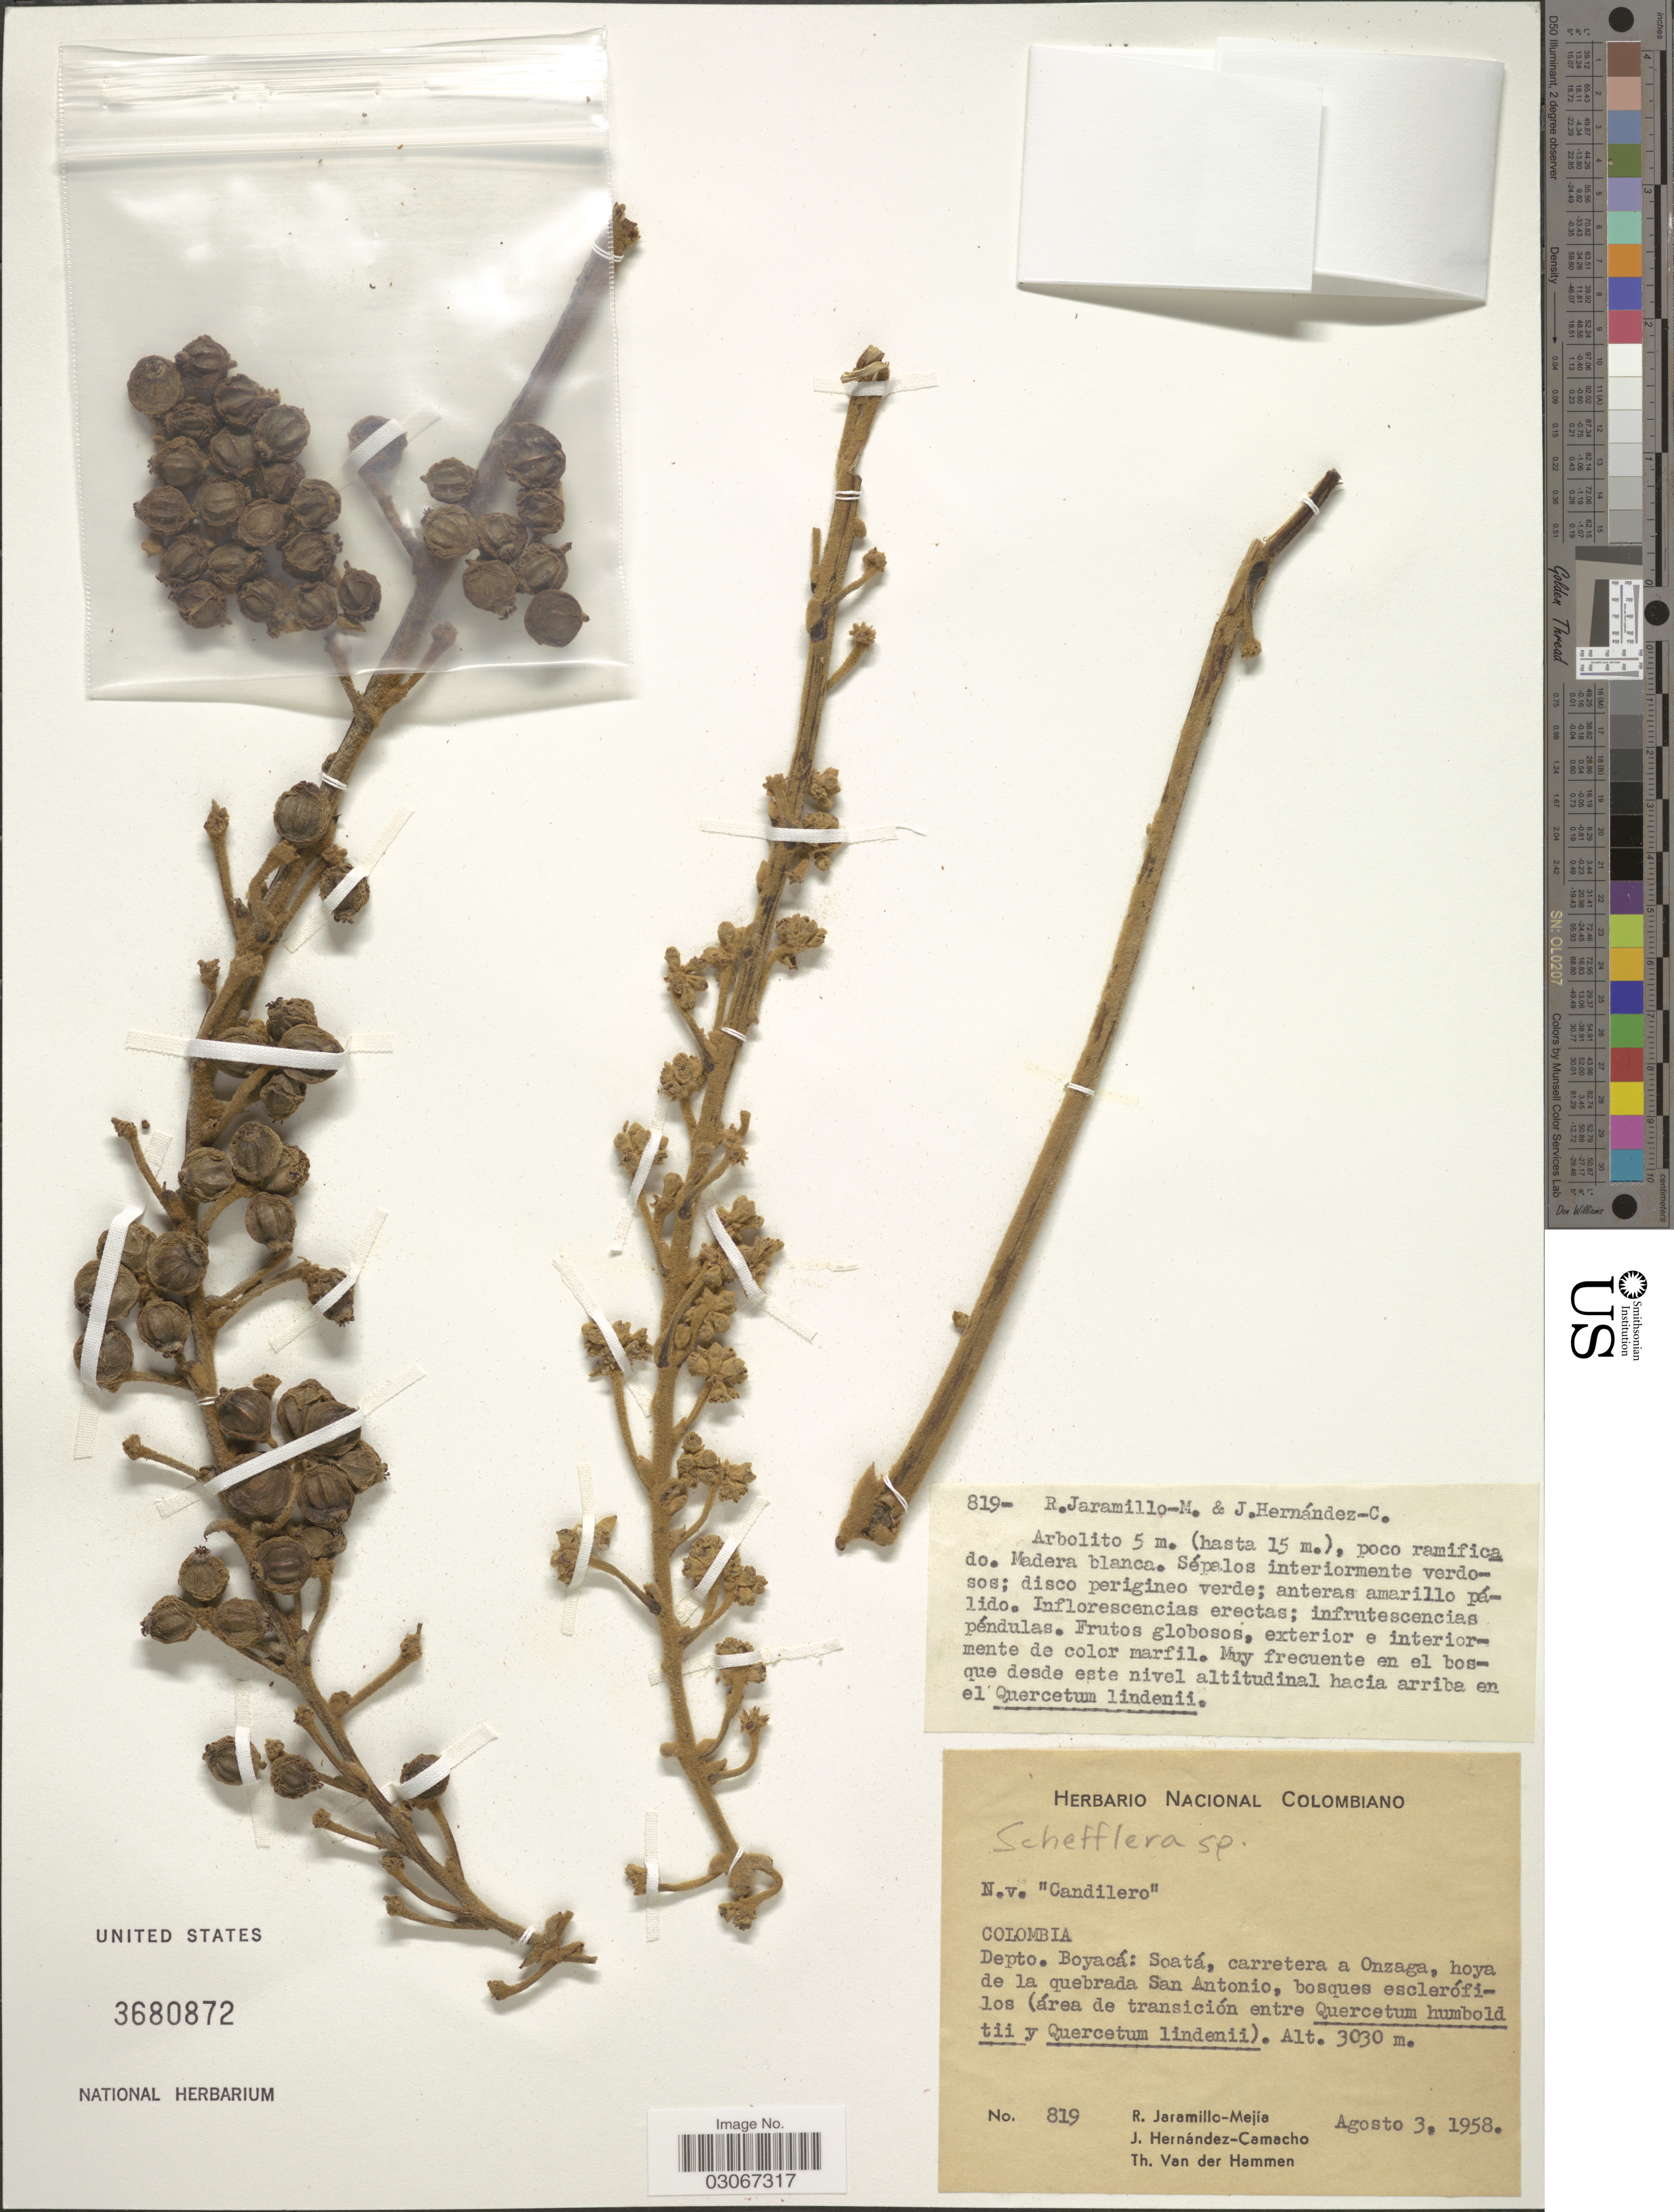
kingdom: Plantae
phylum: Tracheophyta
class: Magnoliopsida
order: Apiales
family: Araliaceae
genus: Schefflera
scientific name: Schefflera sp.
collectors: R. Jaramillo M., J. Hernandez Camacho & T. Van der Hammen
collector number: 819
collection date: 1958-08-03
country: Colombia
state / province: Boyacá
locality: Depto. Boyacá: Soatá, carretera a Onzaga, hoya de la quebrada San Antonio.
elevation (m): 3030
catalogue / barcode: US 3680872